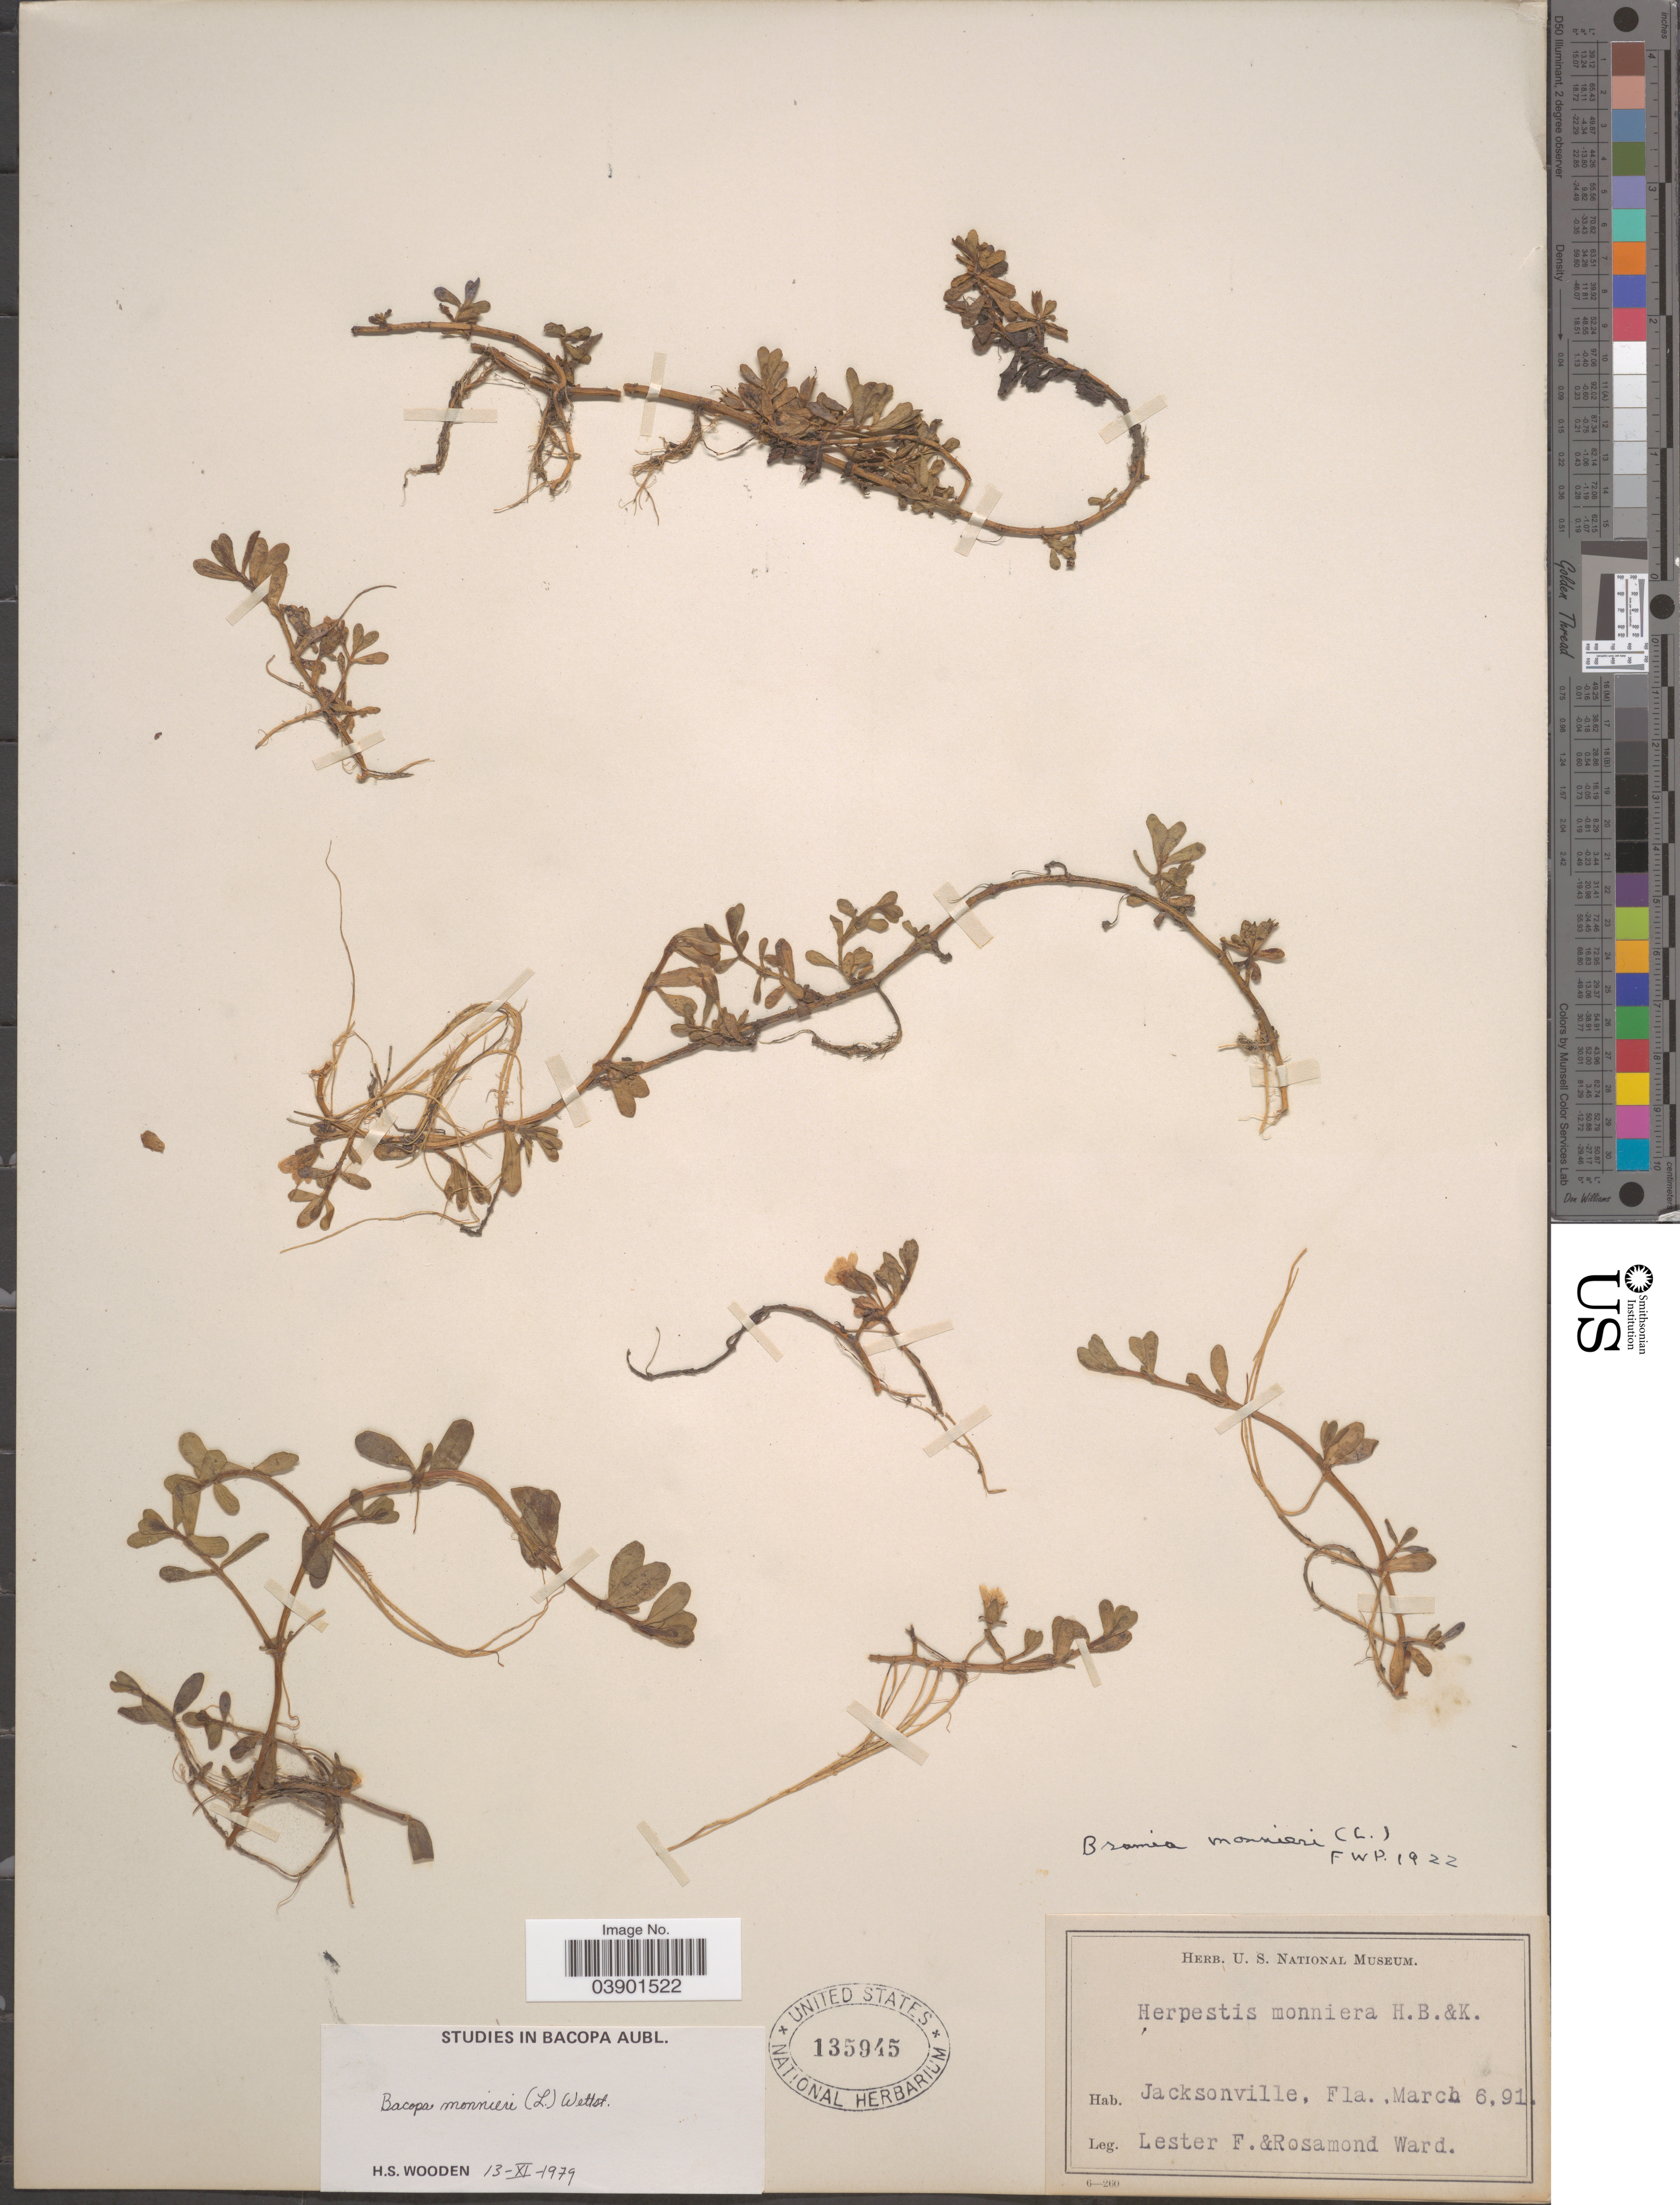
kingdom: Plantae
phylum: Tracheophyta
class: Magnoliopsida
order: Lamiales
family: Plantaginaceae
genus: Bacopa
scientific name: Bacopa monnieri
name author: (L.) Pennell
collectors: L. F. Ward & R. Ward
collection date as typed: Transcribed d/m/y: 6/3/91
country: United States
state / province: Florida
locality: Jacksonville.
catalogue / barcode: US 135945